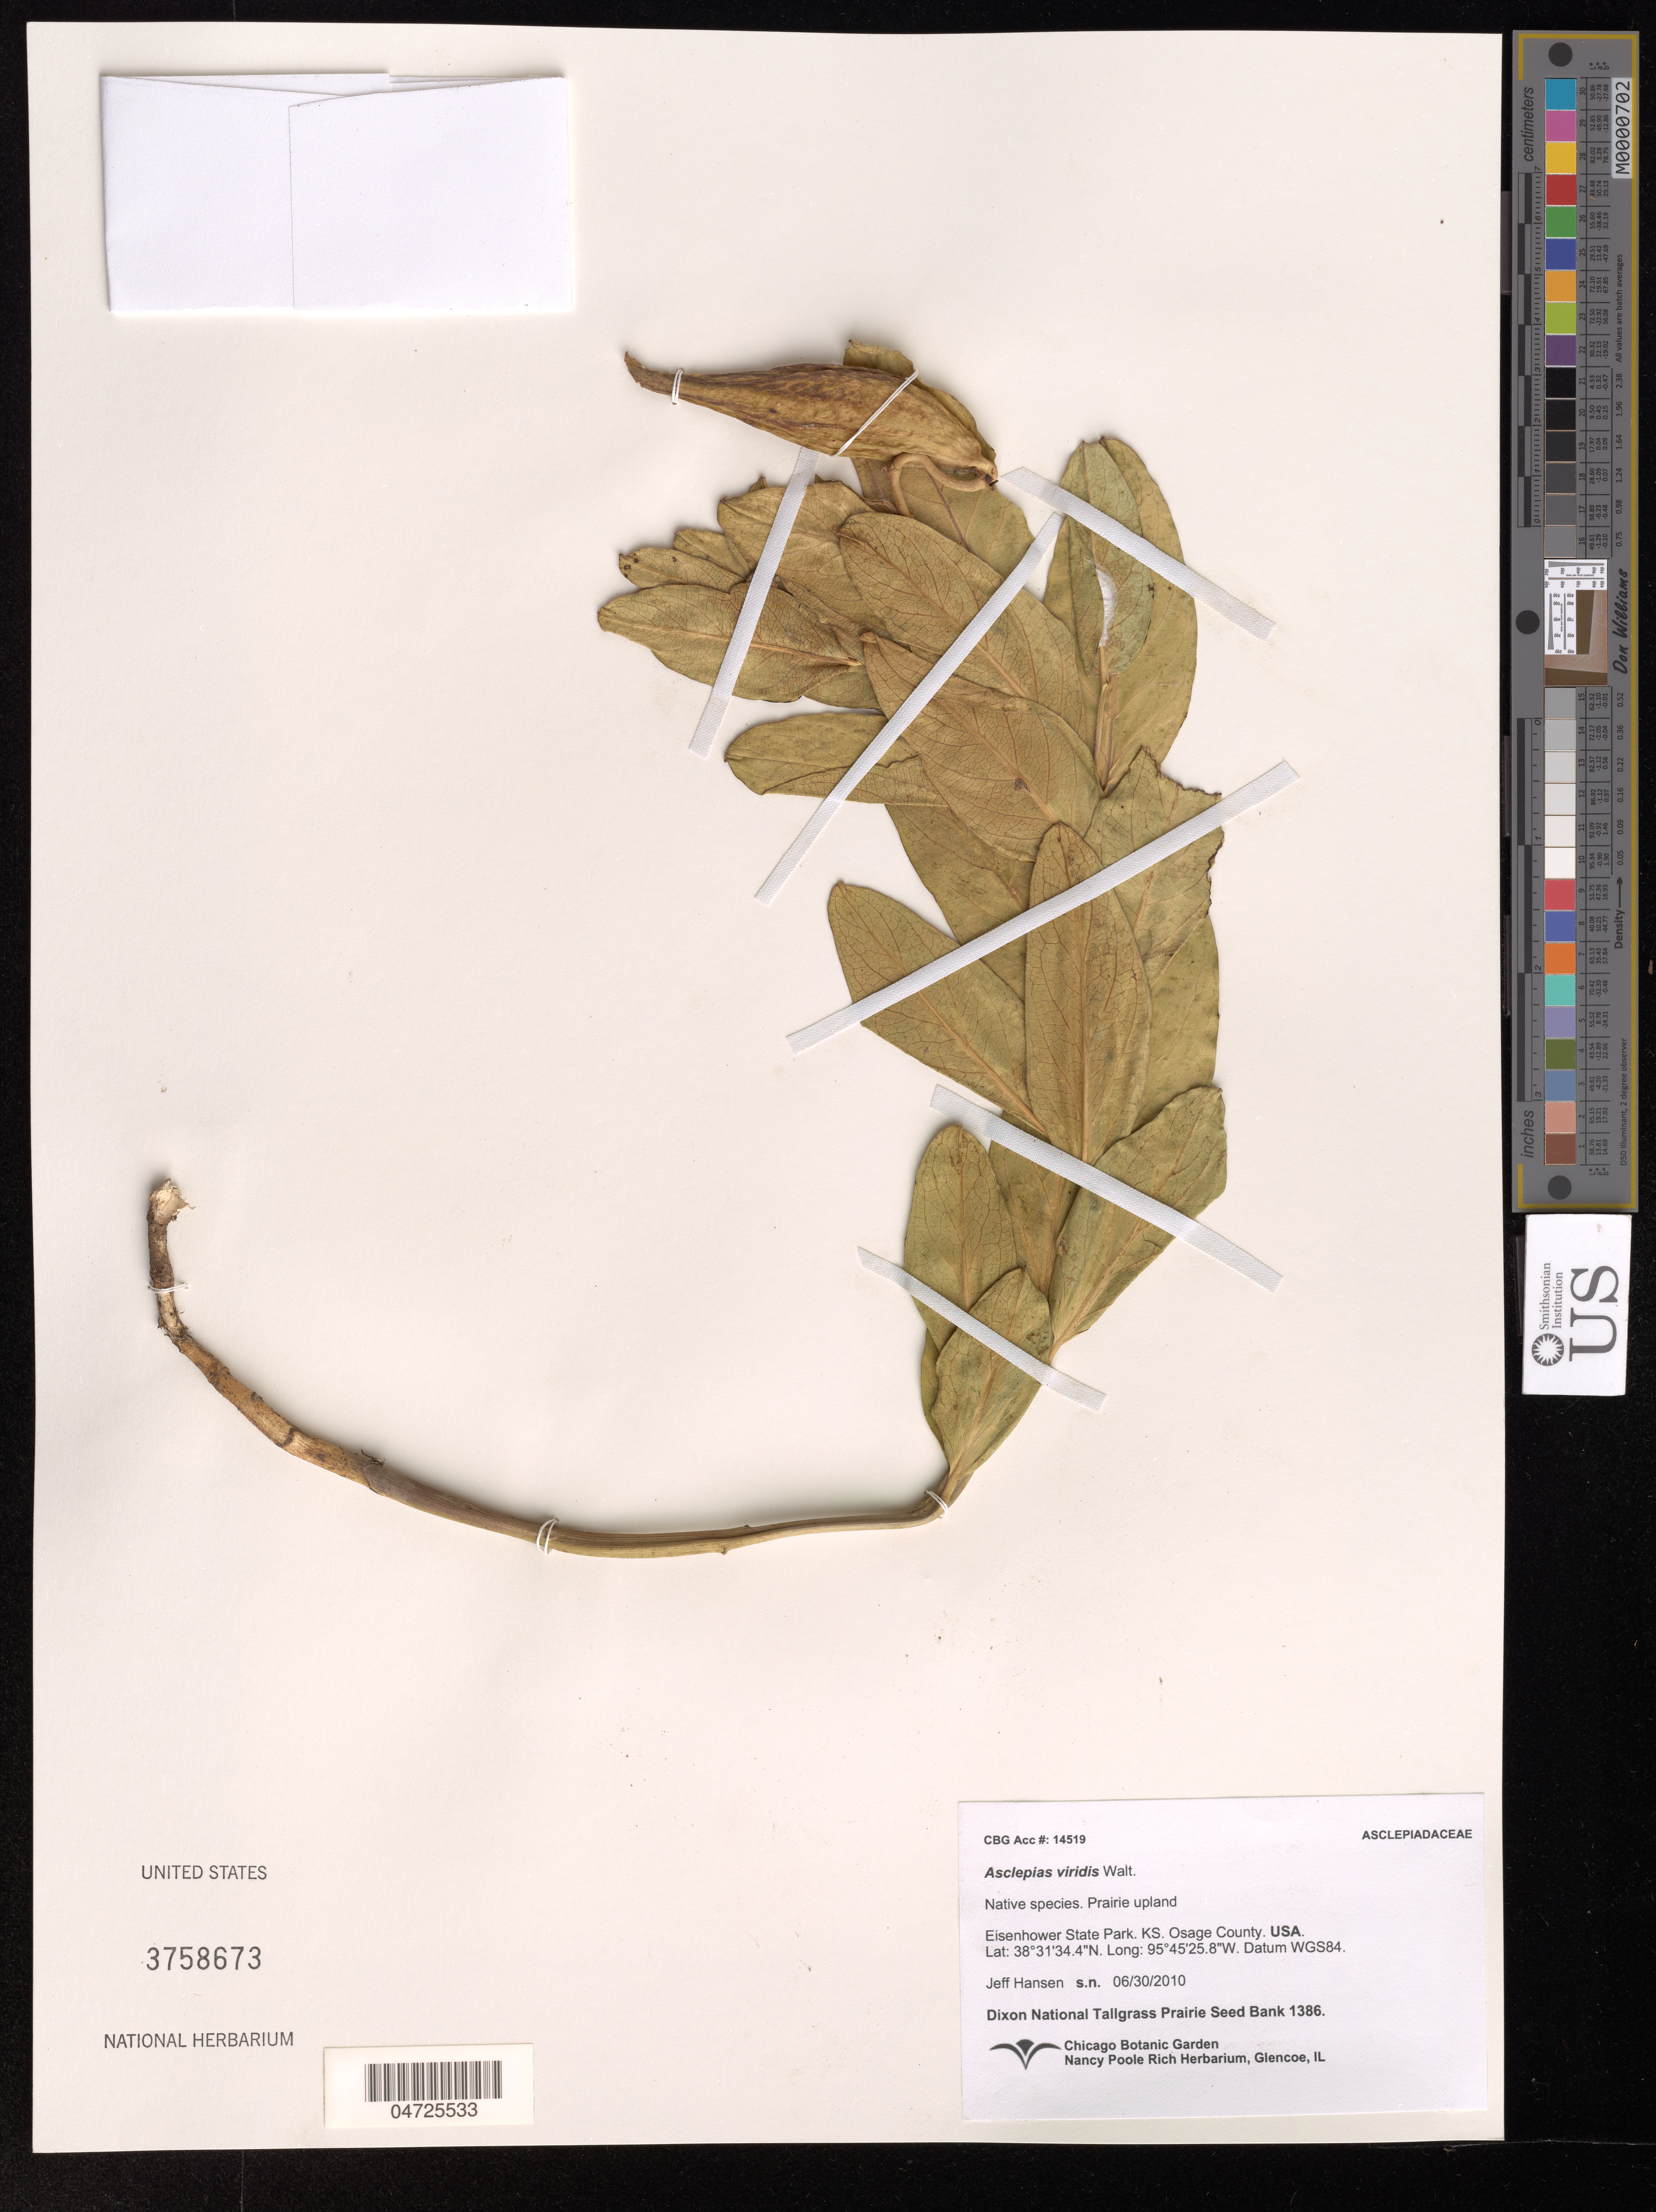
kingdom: Plantae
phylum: Tracheophyta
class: Magnoliopsida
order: Gentianales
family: Apocynaceae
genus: Asclepias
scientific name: Asclepias viridis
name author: Walter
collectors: J. Hansen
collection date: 2010-06-30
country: United States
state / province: Kansas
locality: Eisenhower State Park. Osage County. Datum WGS84.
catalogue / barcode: US 3758673